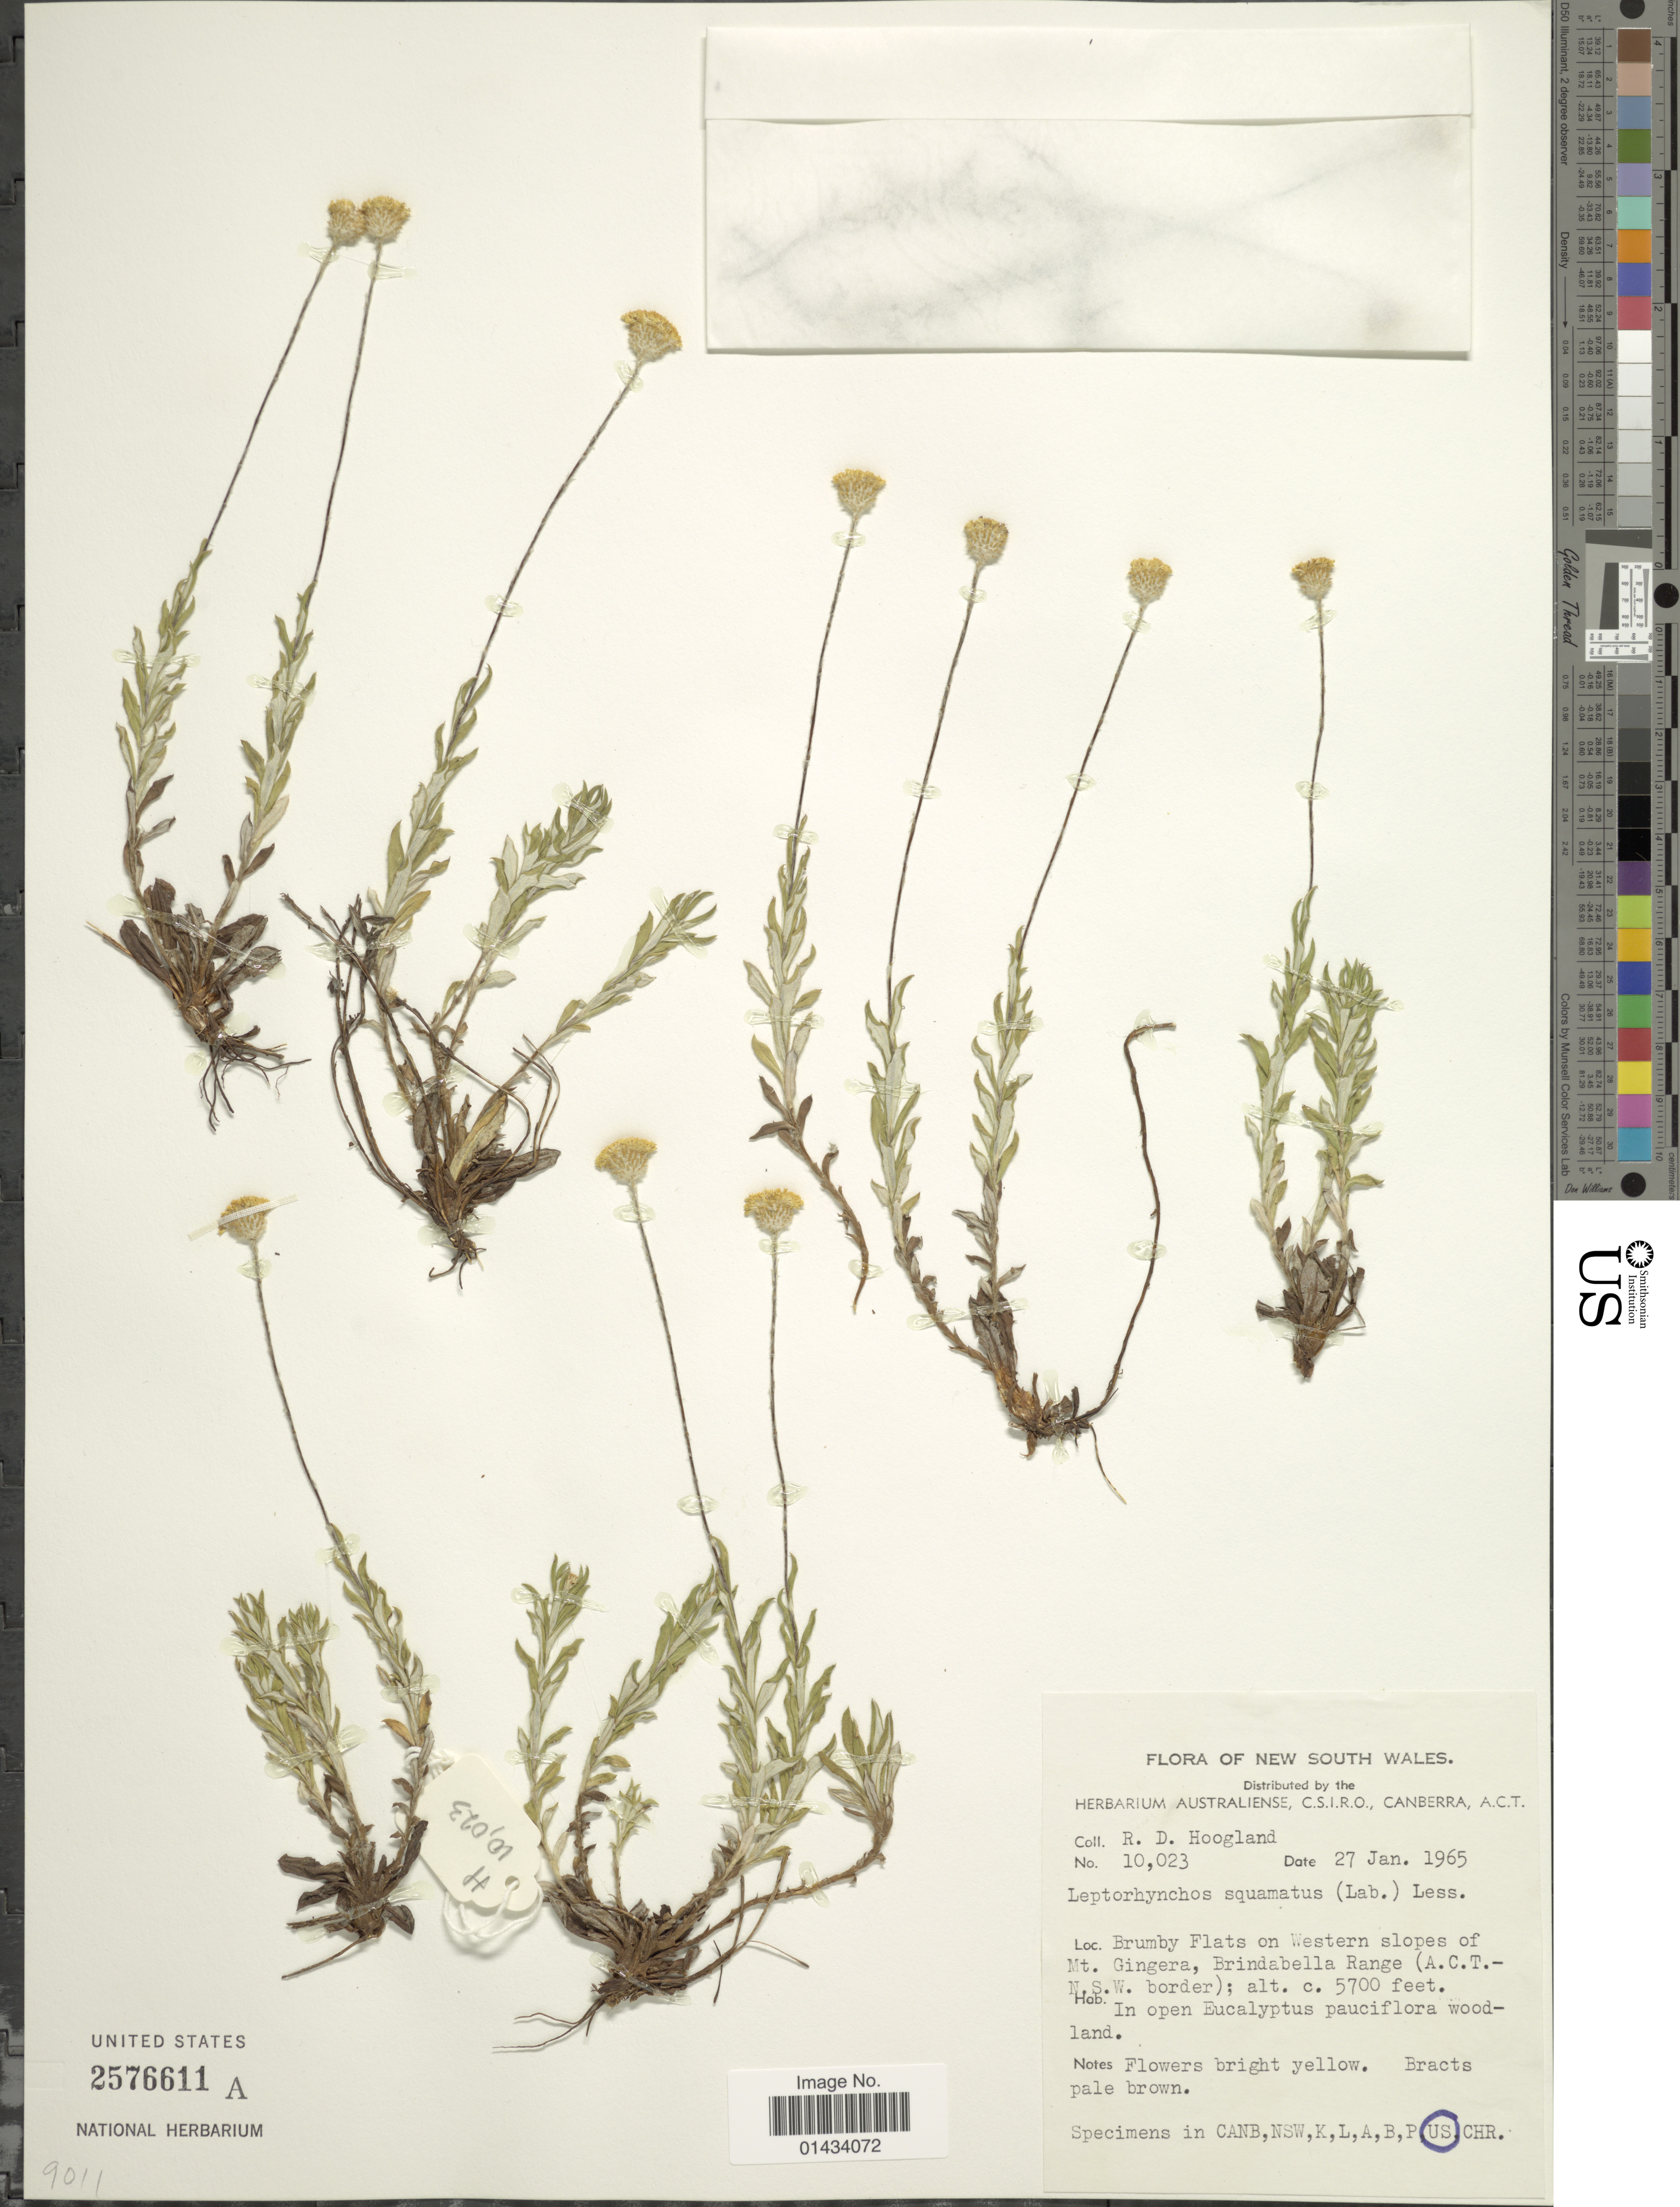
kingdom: Plantae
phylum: Tracheophyta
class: Magnoliopsida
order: Asterales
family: Asteraceae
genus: Leptorhynchos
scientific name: Leptorhynchos squamatus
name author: (Labill.) Less.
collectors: R. D. Hoogland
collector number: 10023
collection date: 1965-01-27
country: Australia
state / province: New South Wales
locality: Brumby Flats on Western slopes of Mt. Gingera, Brindabella Range (A.C.T.- N.S.W. border), in open Eucalyptus pauciflora woodland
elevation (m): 1737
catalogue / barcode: US 2576611A